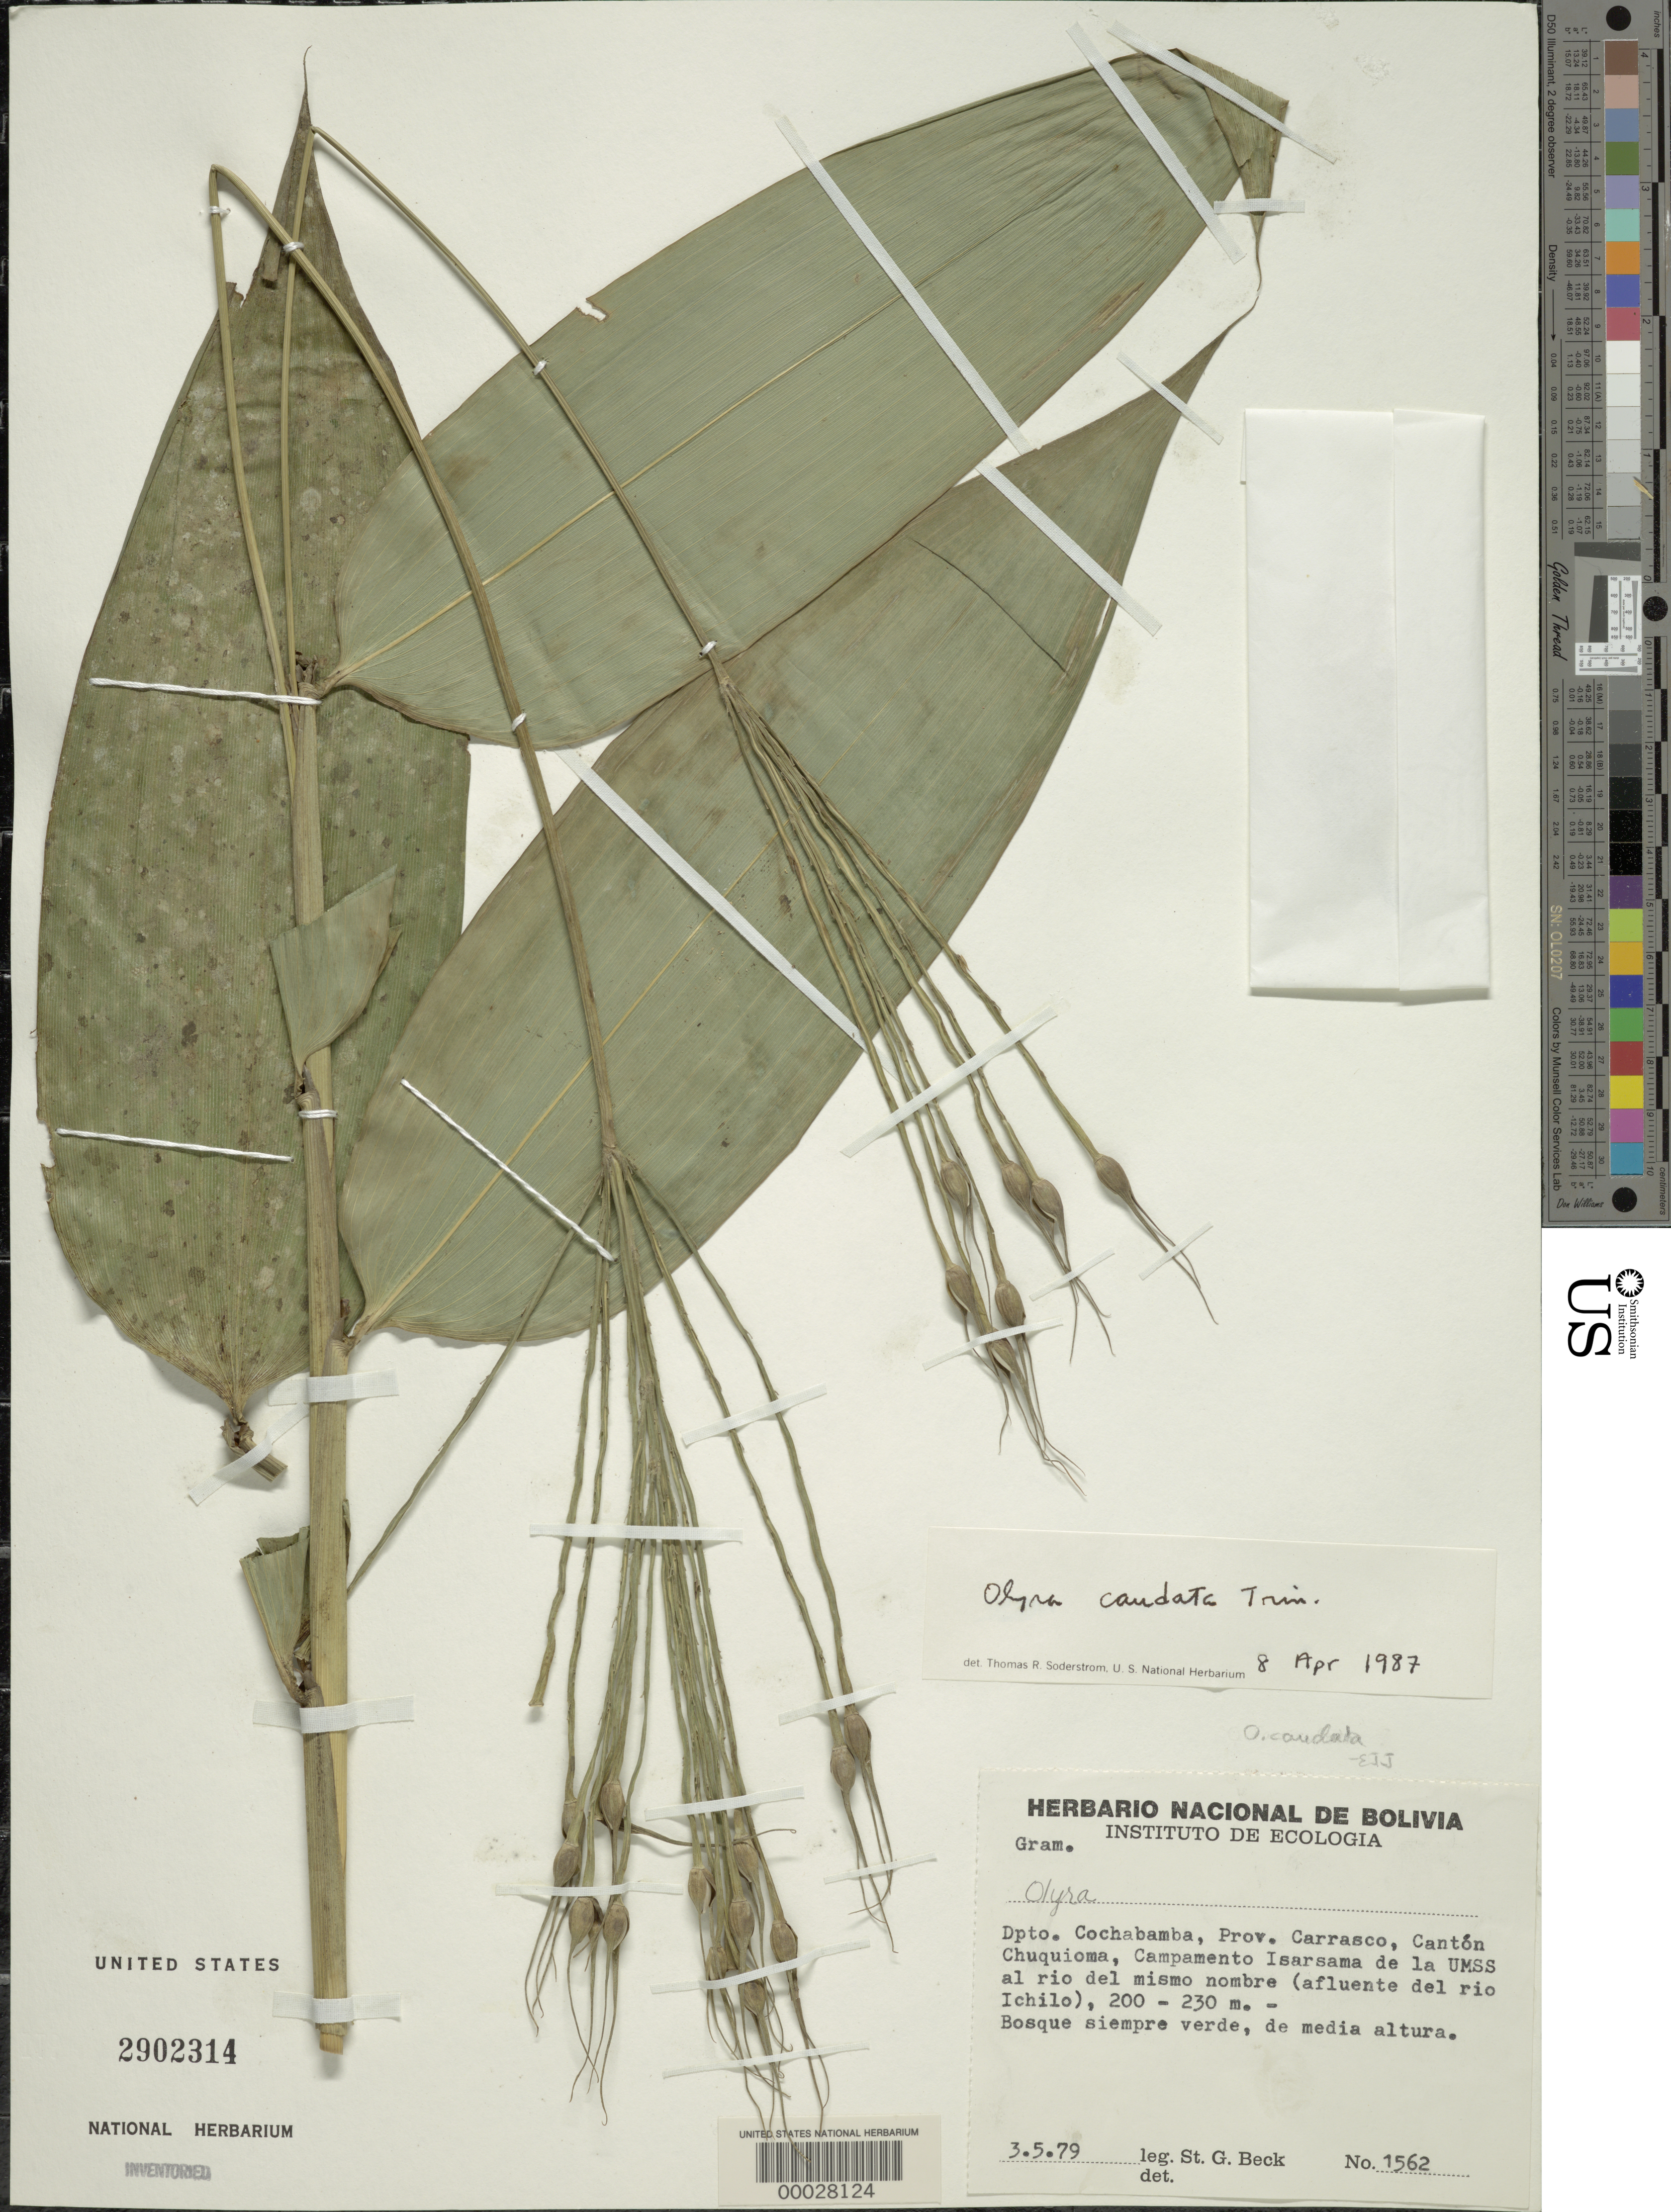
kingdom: Plantae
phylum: Tracheophyta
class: Liliopsida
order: Poales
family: Poaceae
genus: Olyra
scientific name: Olyra caudata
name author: Trin.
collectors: S. G. Beck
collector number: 1562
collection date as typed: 03 May 1979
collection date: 1979-05-03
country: Bolivia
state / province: Cochabamba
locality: Carrasco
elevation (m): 200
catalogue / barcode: US 2902314